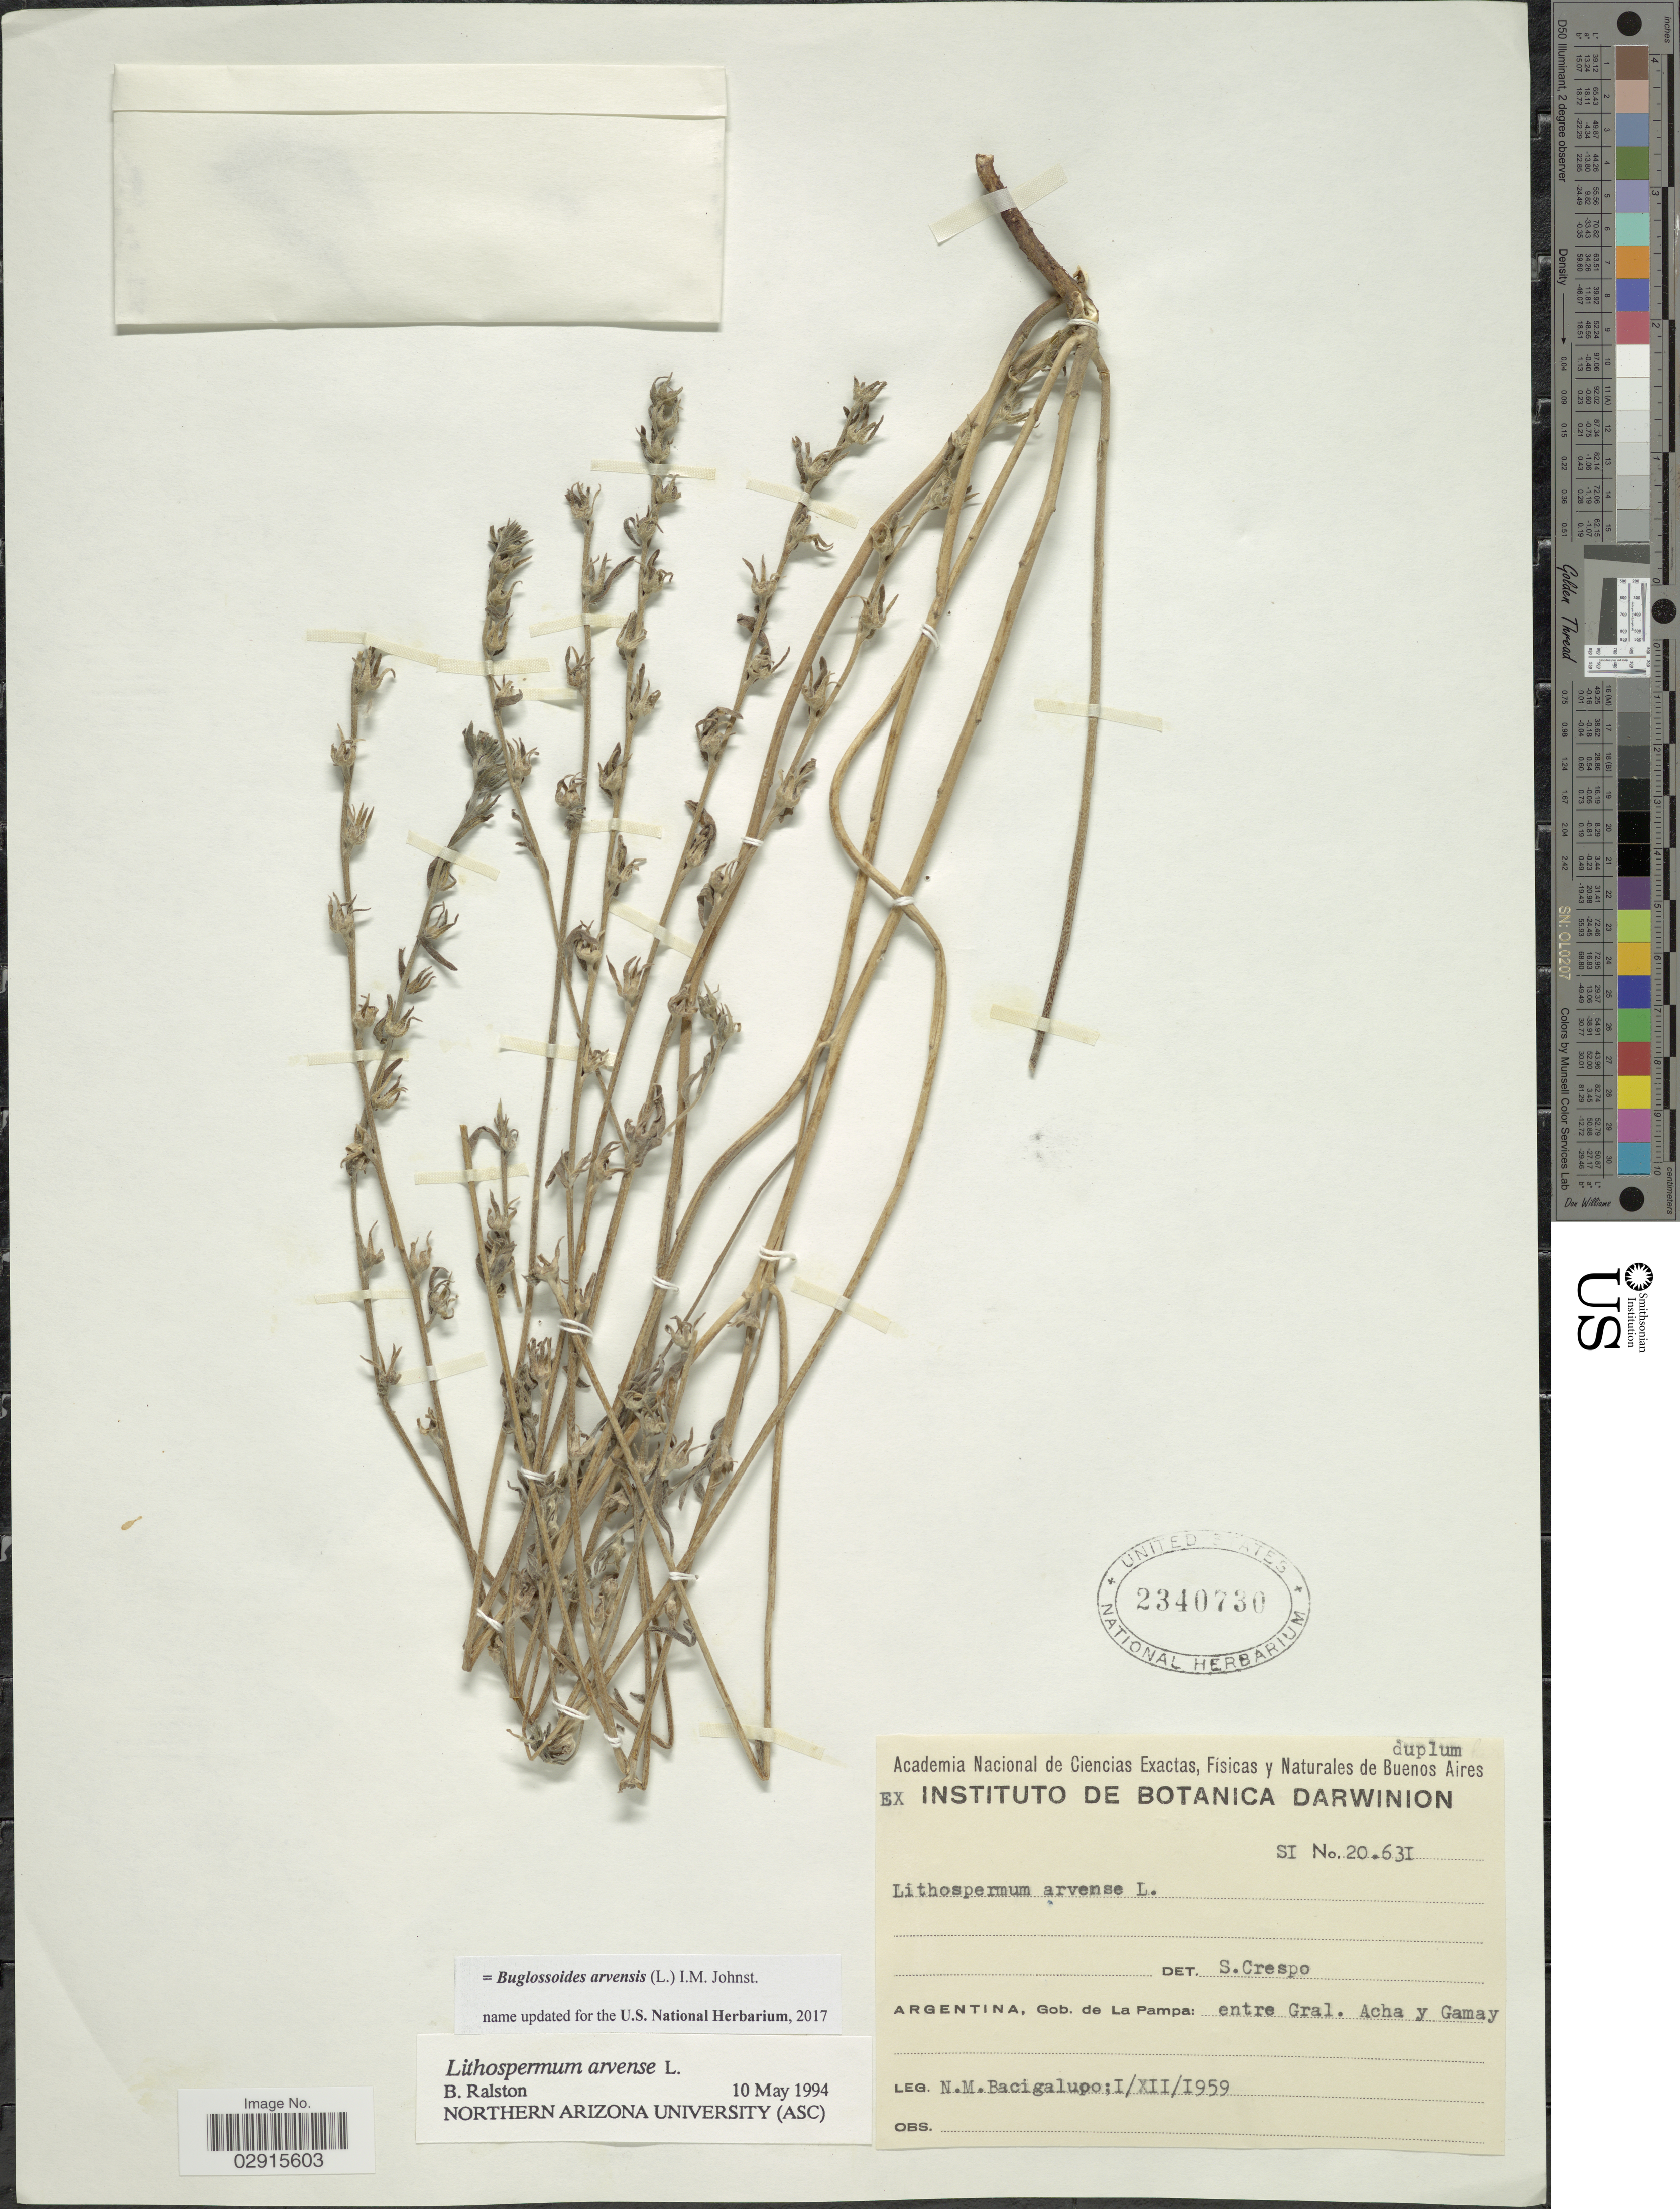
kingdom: Plantae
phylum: Tracheophyta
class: Magnoliopsida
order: Boraginales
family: Boraginaceae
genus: Buglossoides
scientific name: Buglossoides arvensis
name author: (L.) I.M. Johnst.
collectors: N. M. Bacigalupo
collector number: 20631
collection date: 1959-12-01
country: Argentina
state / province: La Pampa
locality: Gob. de La Pampa: entre Gal. Acha y Gamay.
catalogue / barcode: US 2340730